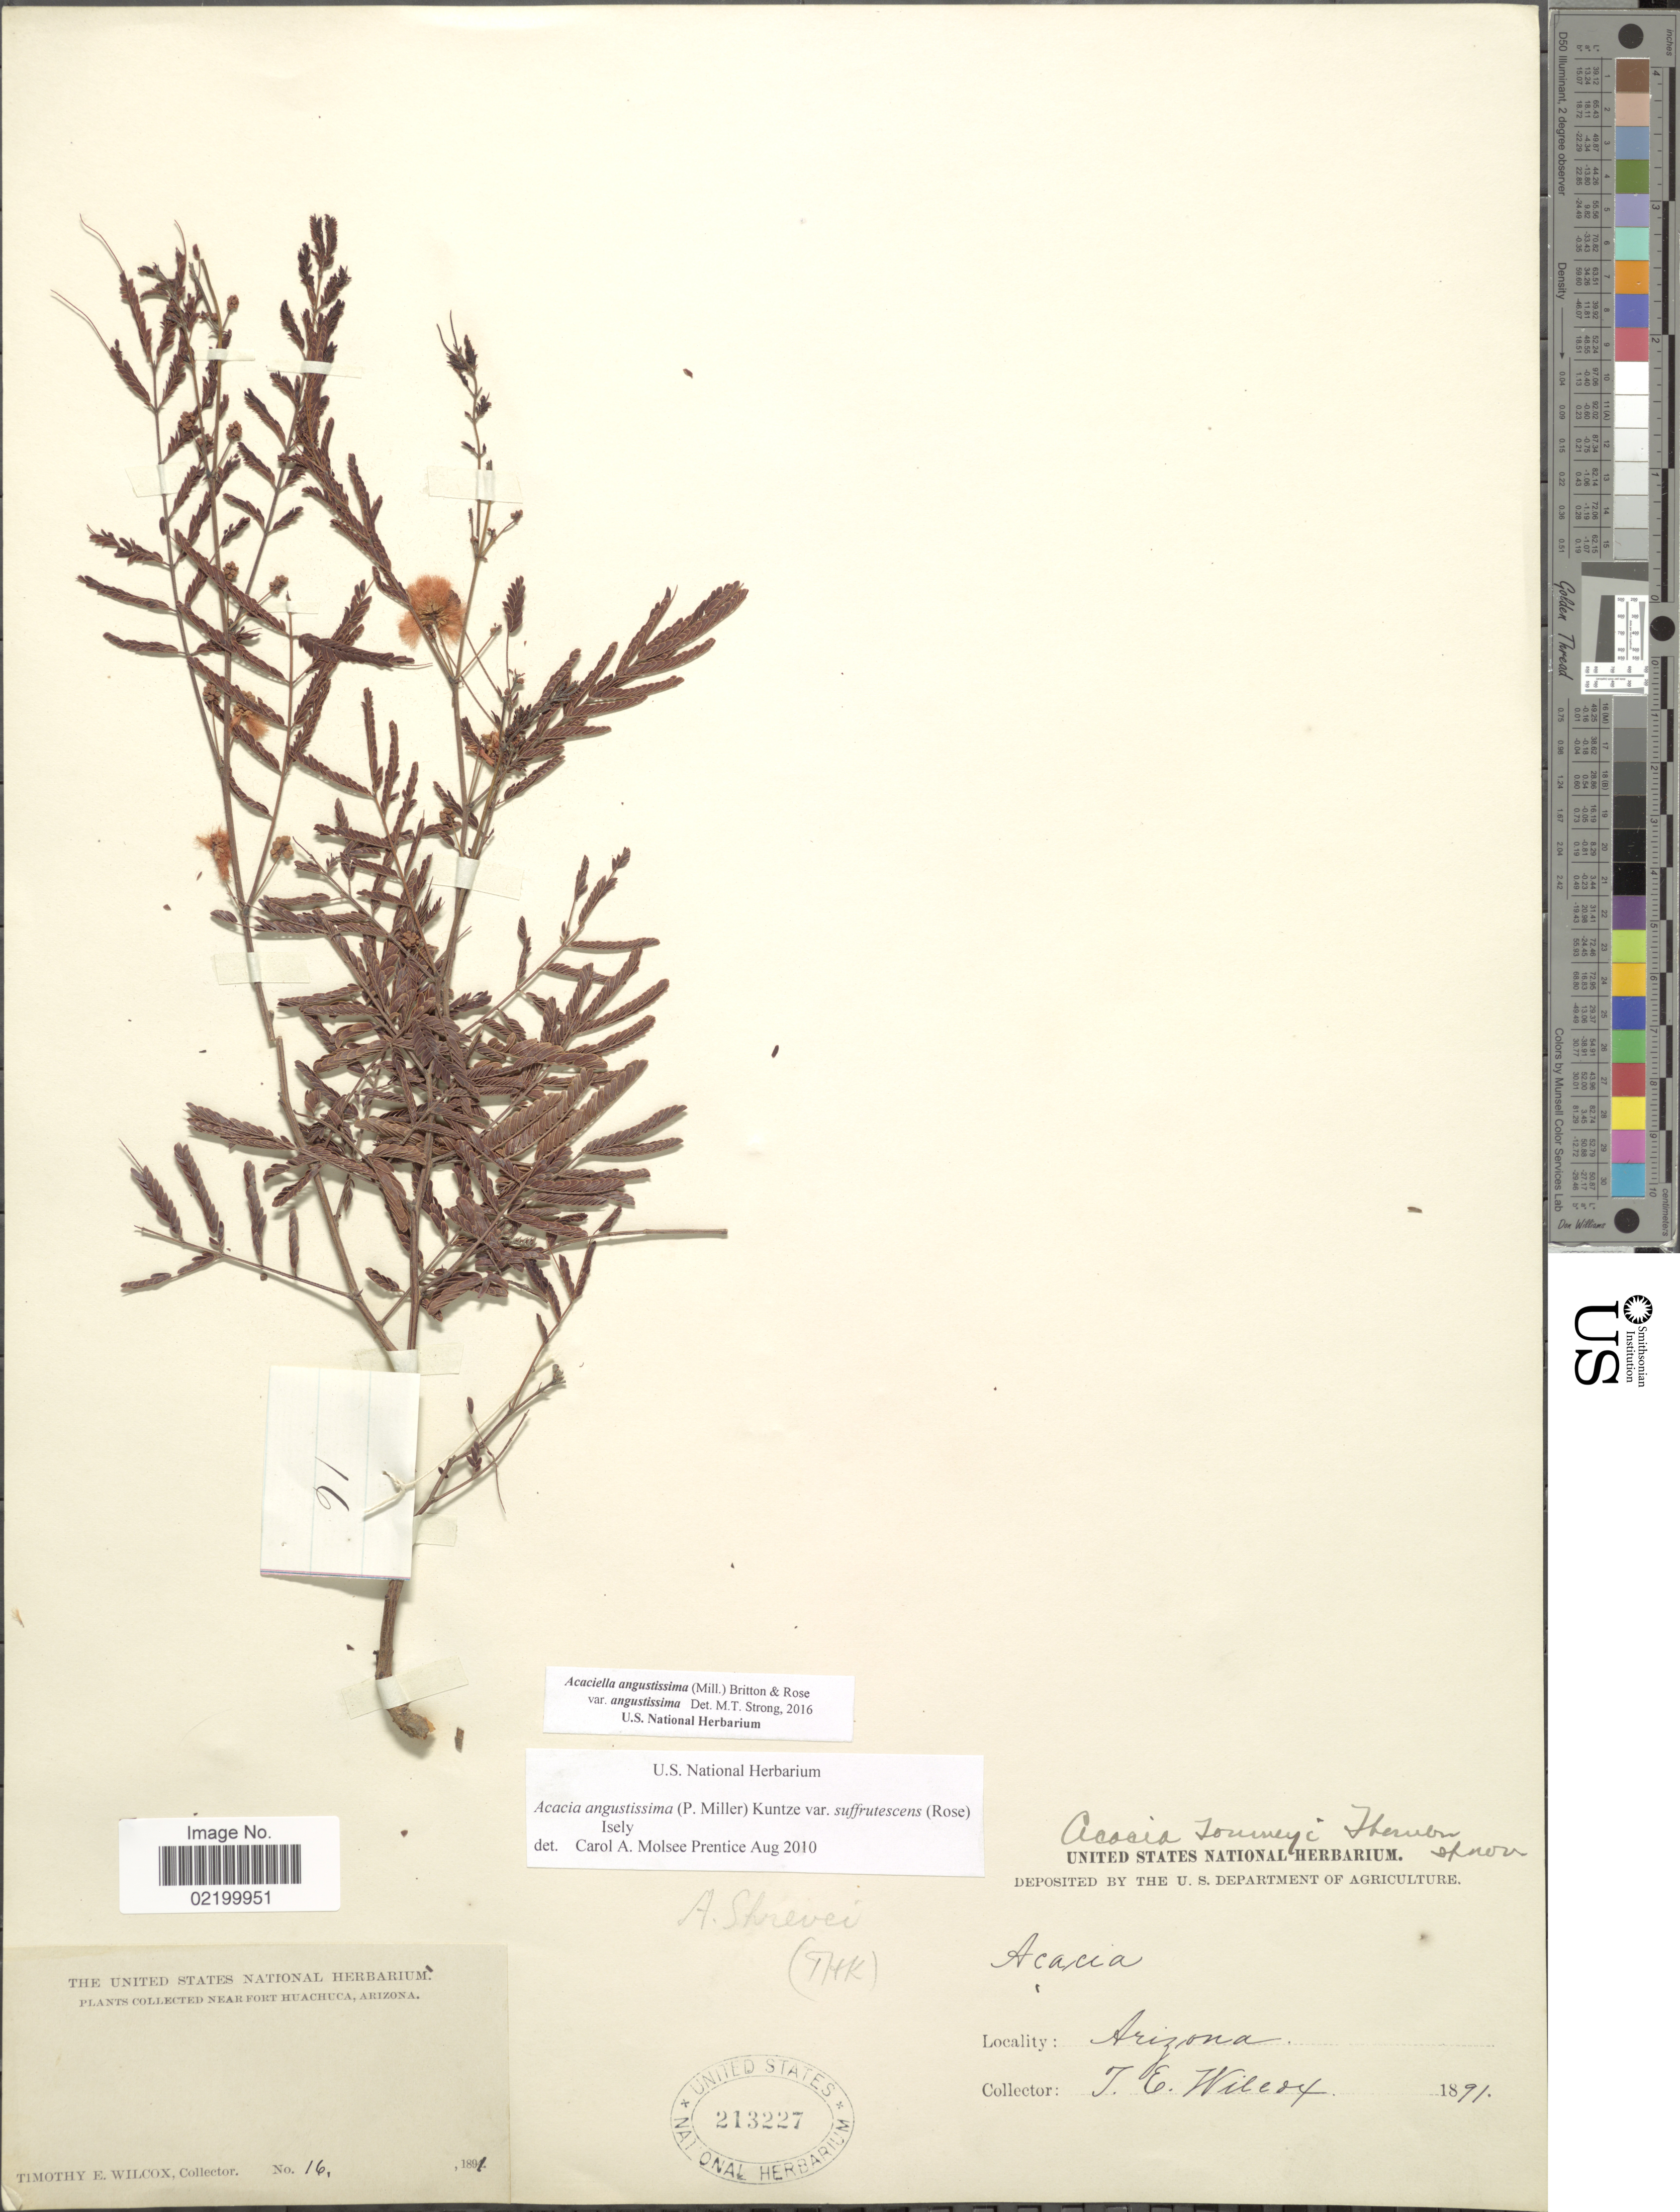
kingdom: Plantae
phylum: Tracheophyta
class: Magnoliopsida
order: Fabales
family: Fabaceae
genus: Acaciella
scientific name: Acaciella angustissima var. angustissima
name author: (Mill.) Britton & Rose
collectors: T. E. Wilcox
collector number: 16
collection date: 1891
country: United States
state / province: Arizona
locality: Near Forth Huachuca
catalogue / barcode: US 213227